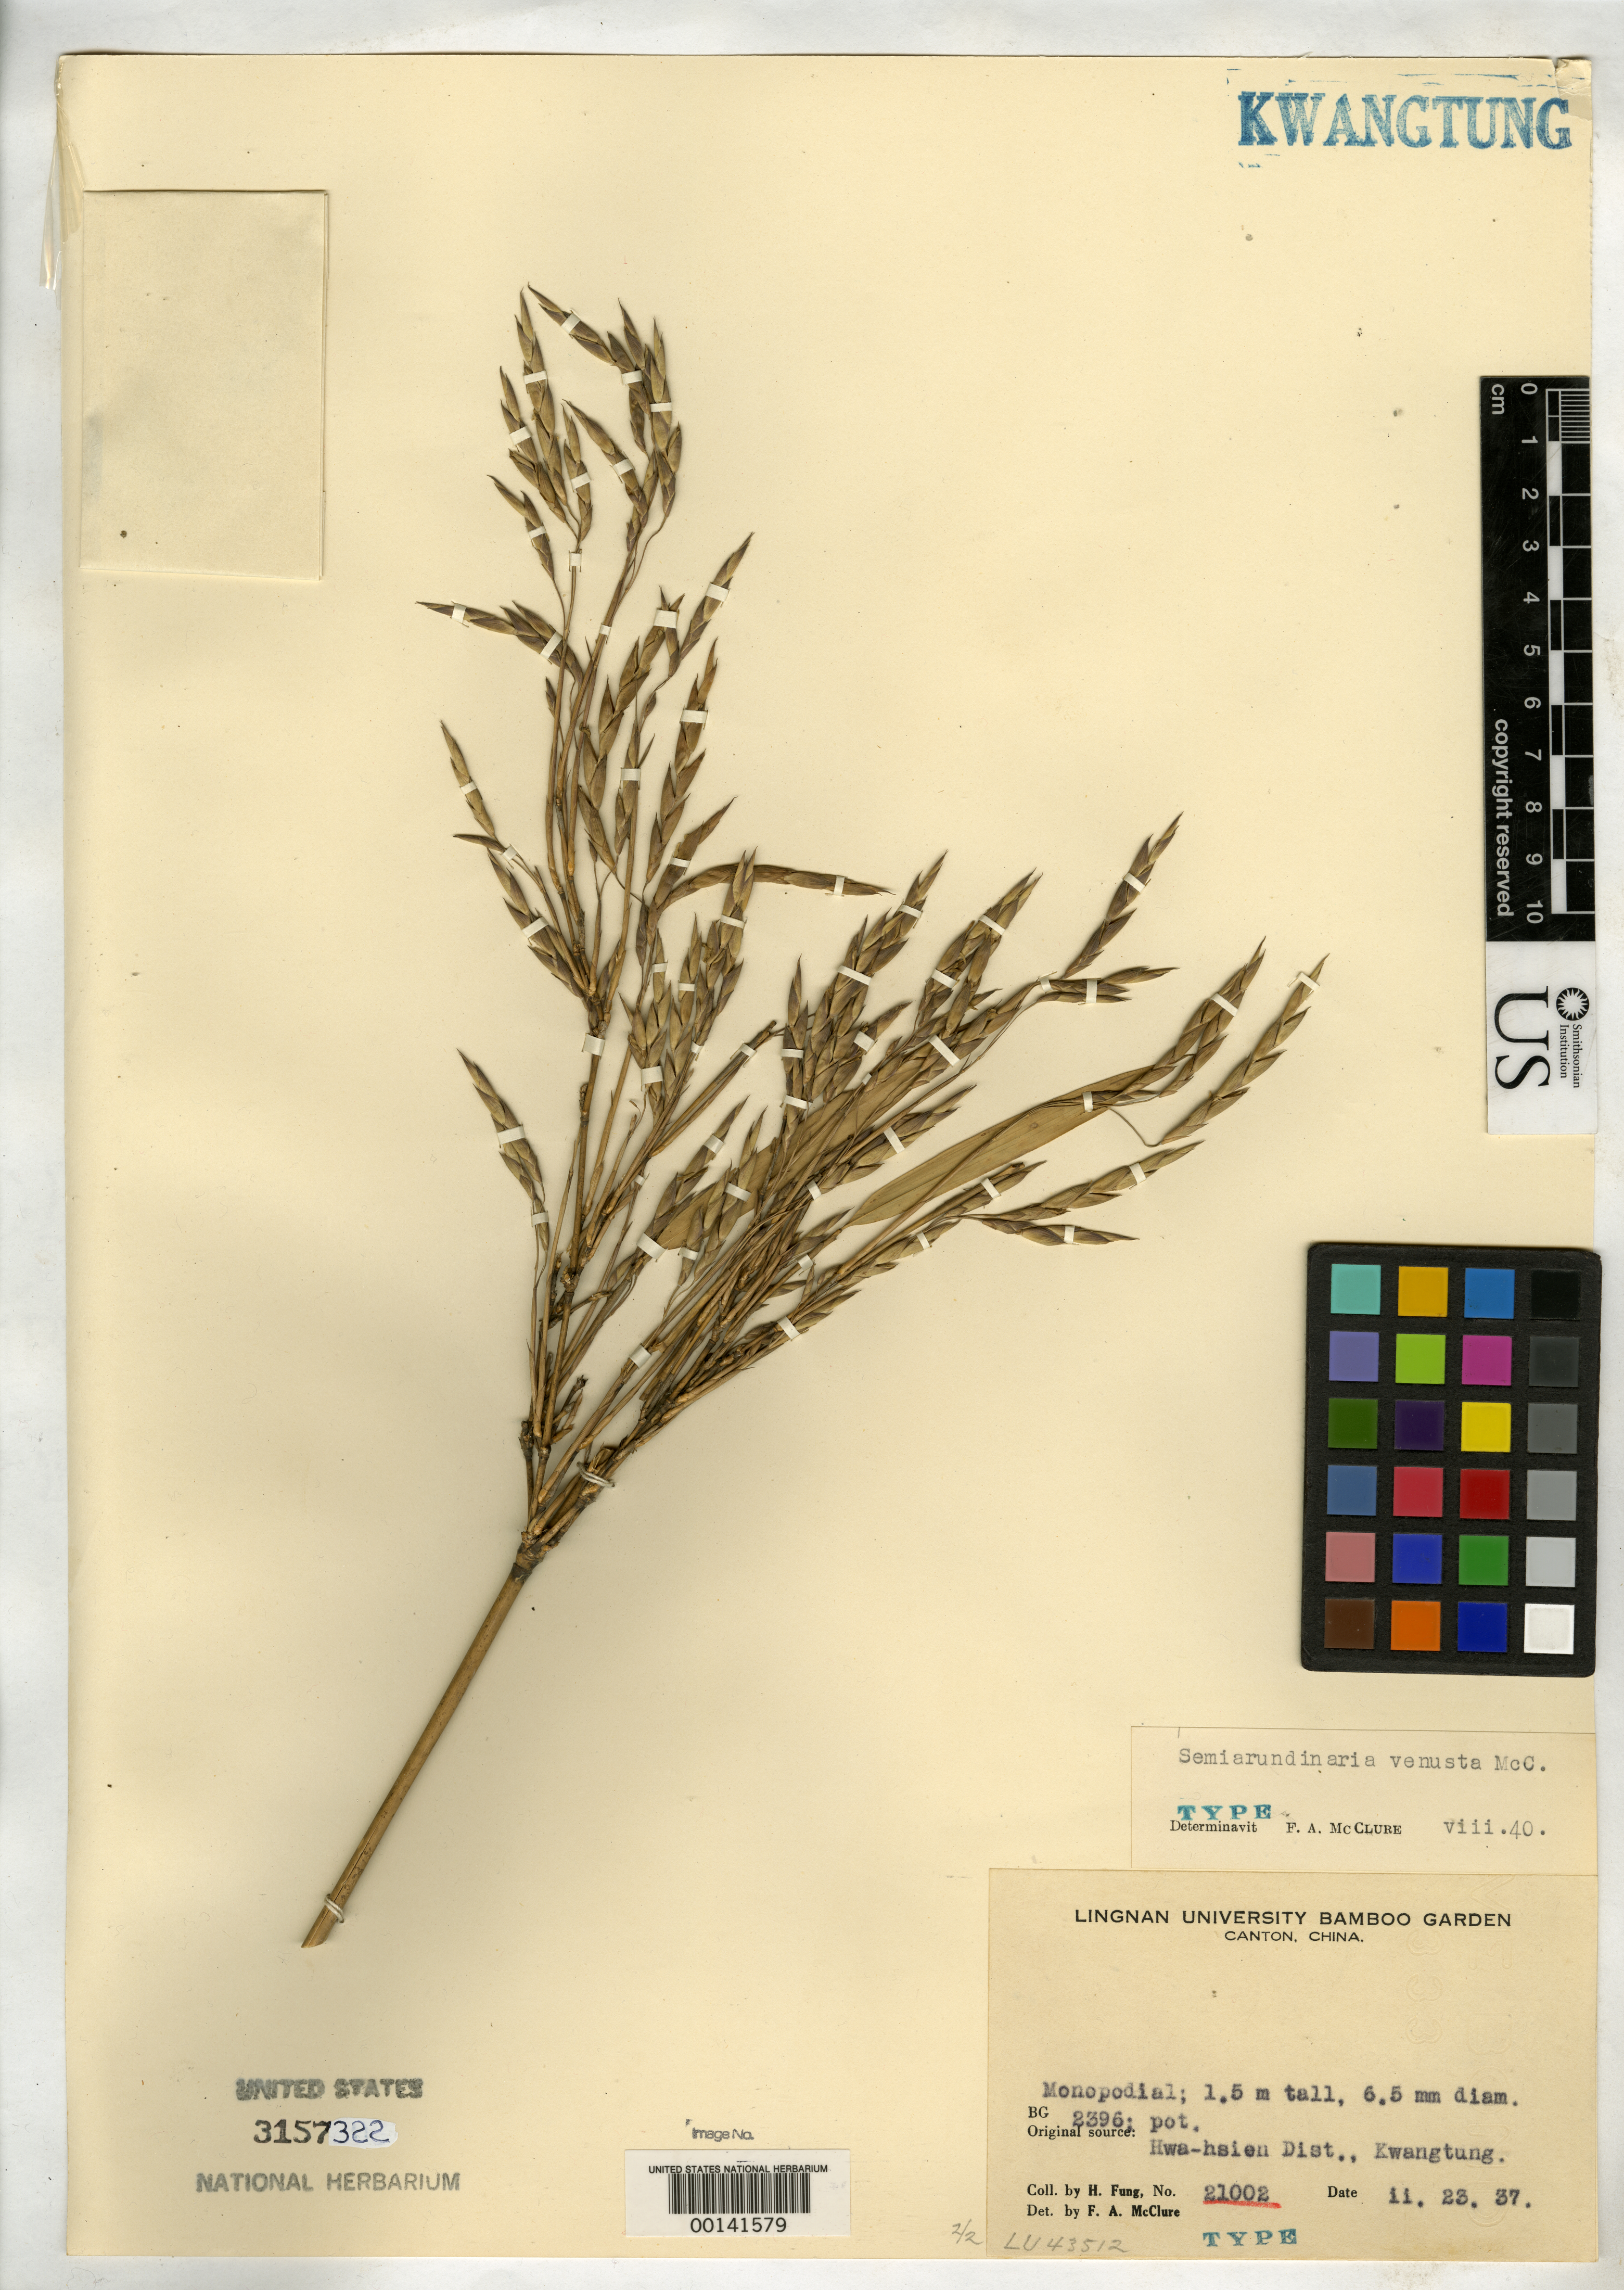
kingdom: Plantae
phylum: Tracheophyta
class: Liliopsida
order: Poales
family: Poaceae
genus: Semiarundinaria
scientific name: Semiarundinaria venusta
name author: McClure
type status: Isotype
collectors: H. L. Fung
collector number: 21002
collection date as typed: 28 Dec 1931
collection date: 1931-12-28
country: China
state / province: Guangdong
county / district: Hwa-Hsien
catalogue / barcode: US 3157322